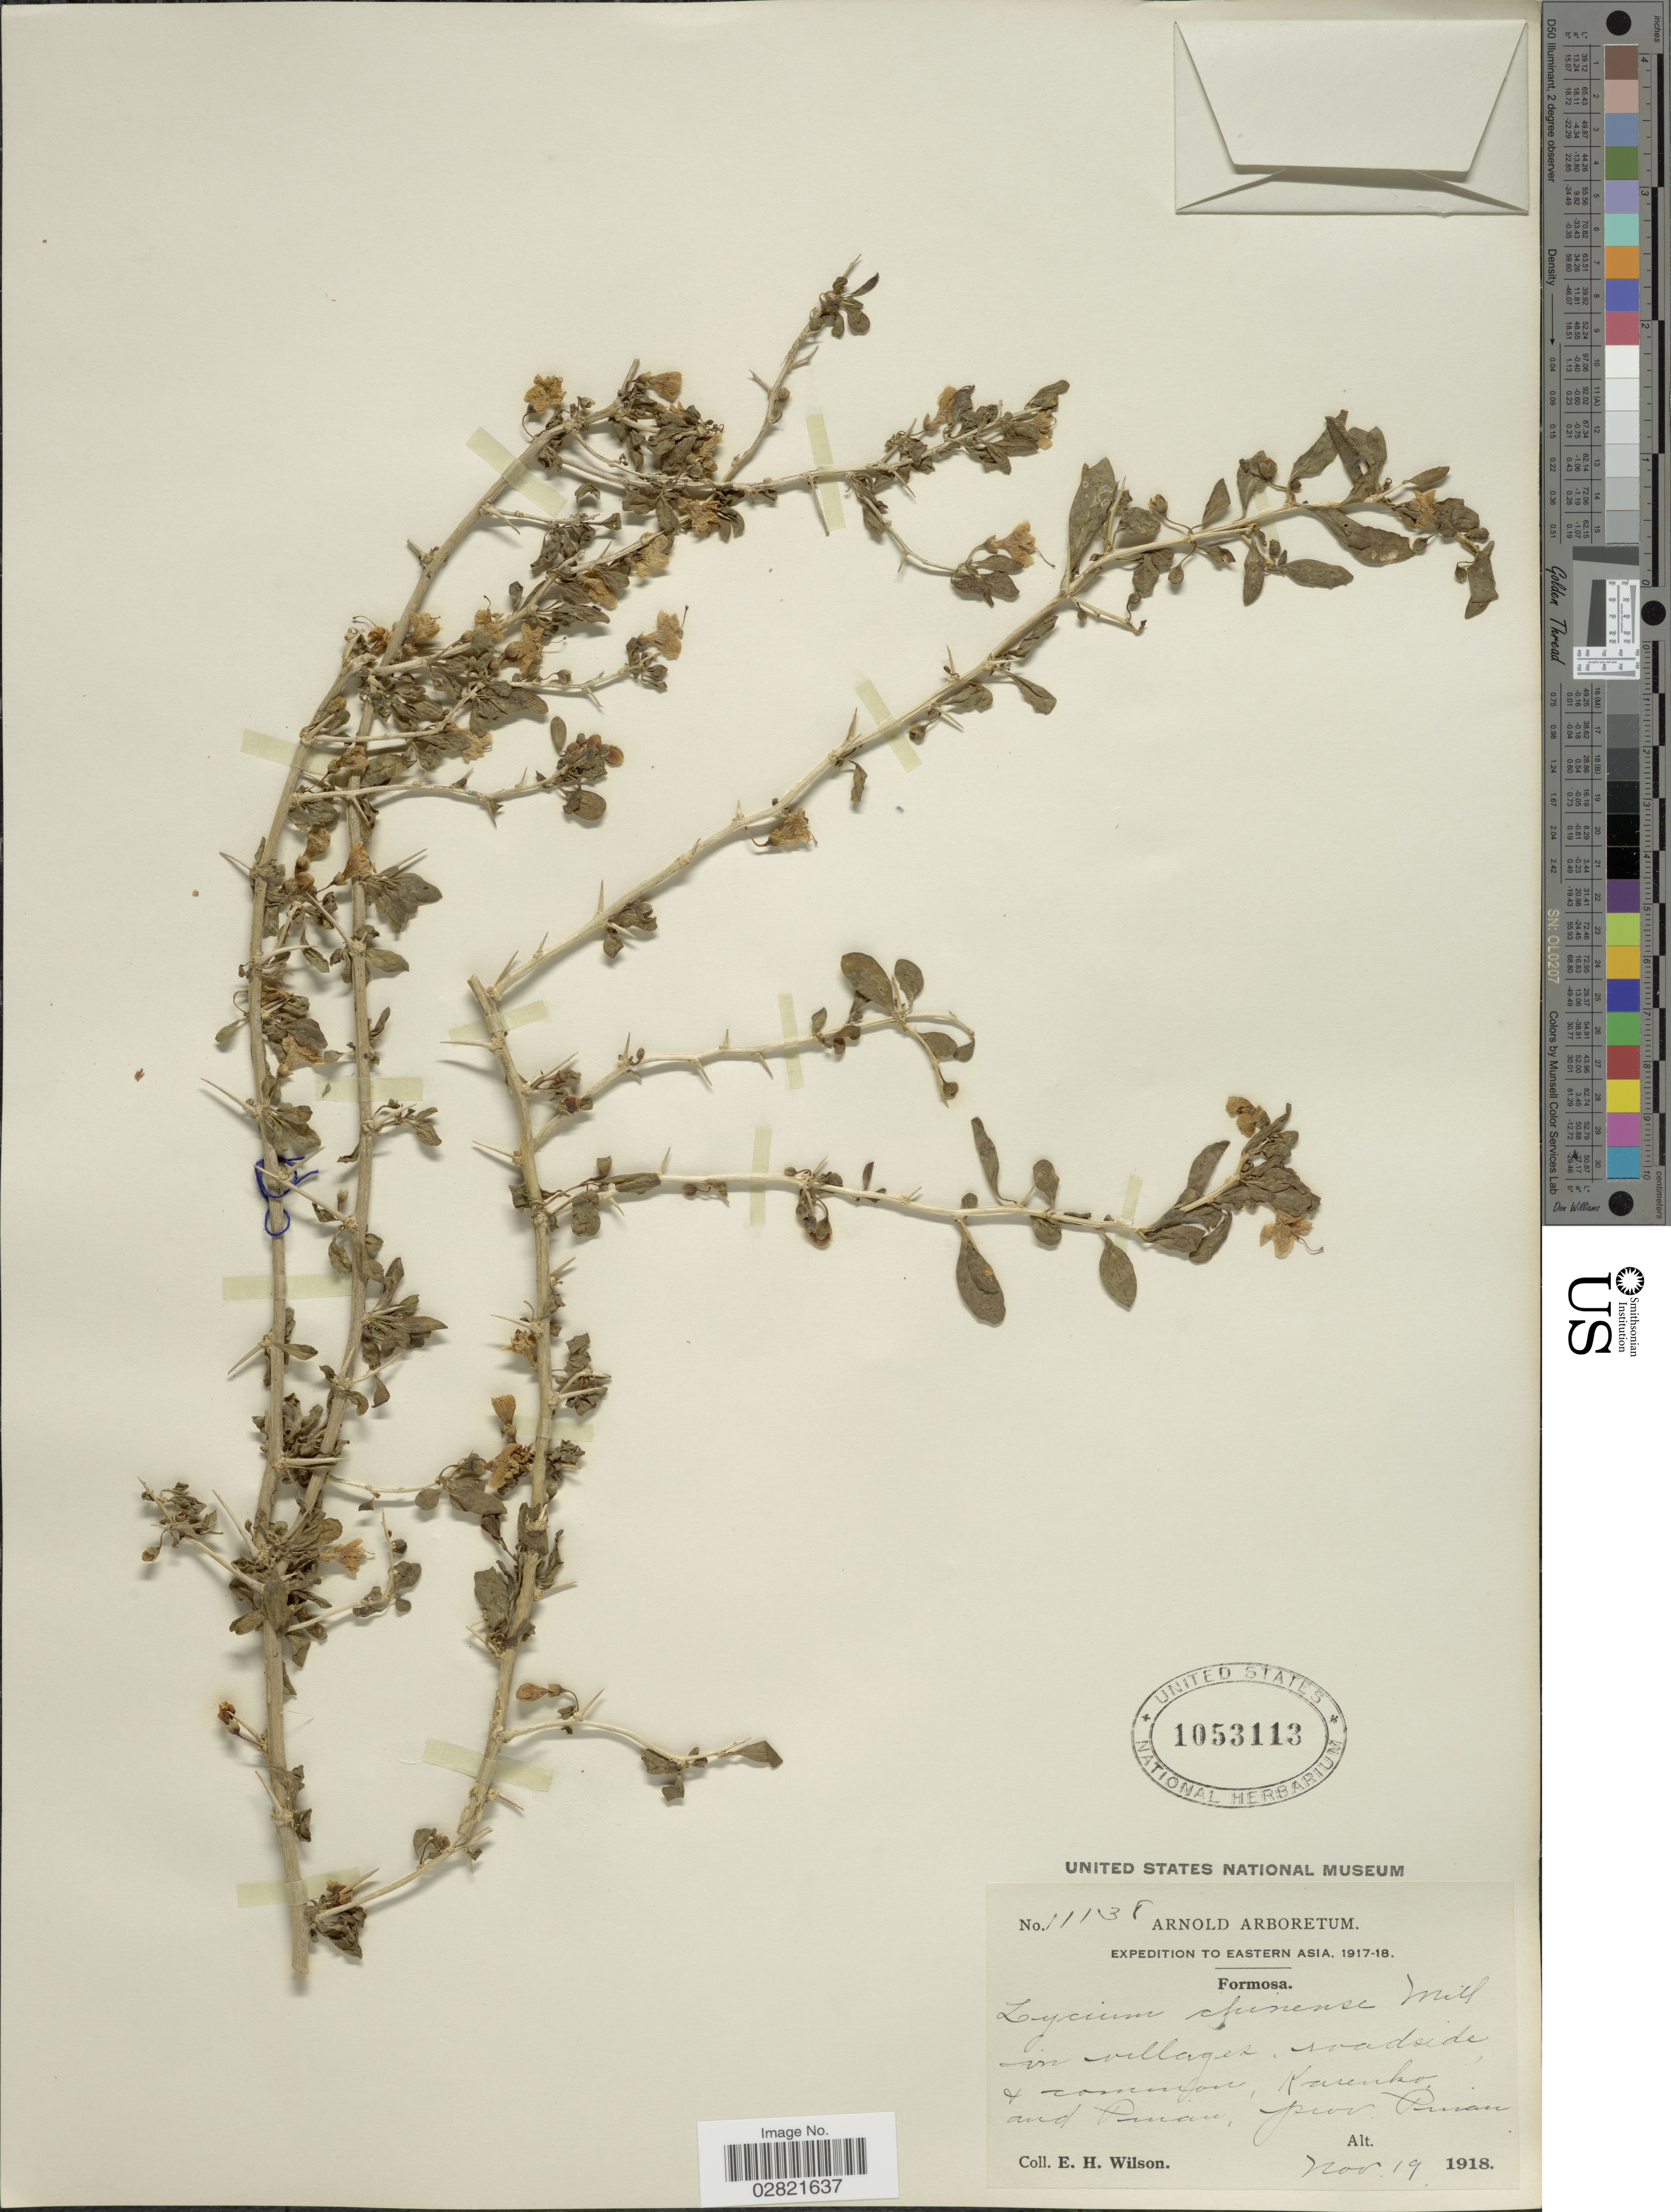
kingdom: Plantae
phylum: Tracheophyta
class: Magnoliopsida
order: Solanales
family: Solanaceae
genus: Lycium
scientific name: Lycium chinense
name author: Mill.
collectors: E. Wilson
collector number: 11138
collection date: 1918-11-19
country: Taiwan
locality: Eastern Asia. Formosa. Karenko, and Pinan, Prov. Pinan.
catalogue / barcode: US 1053113